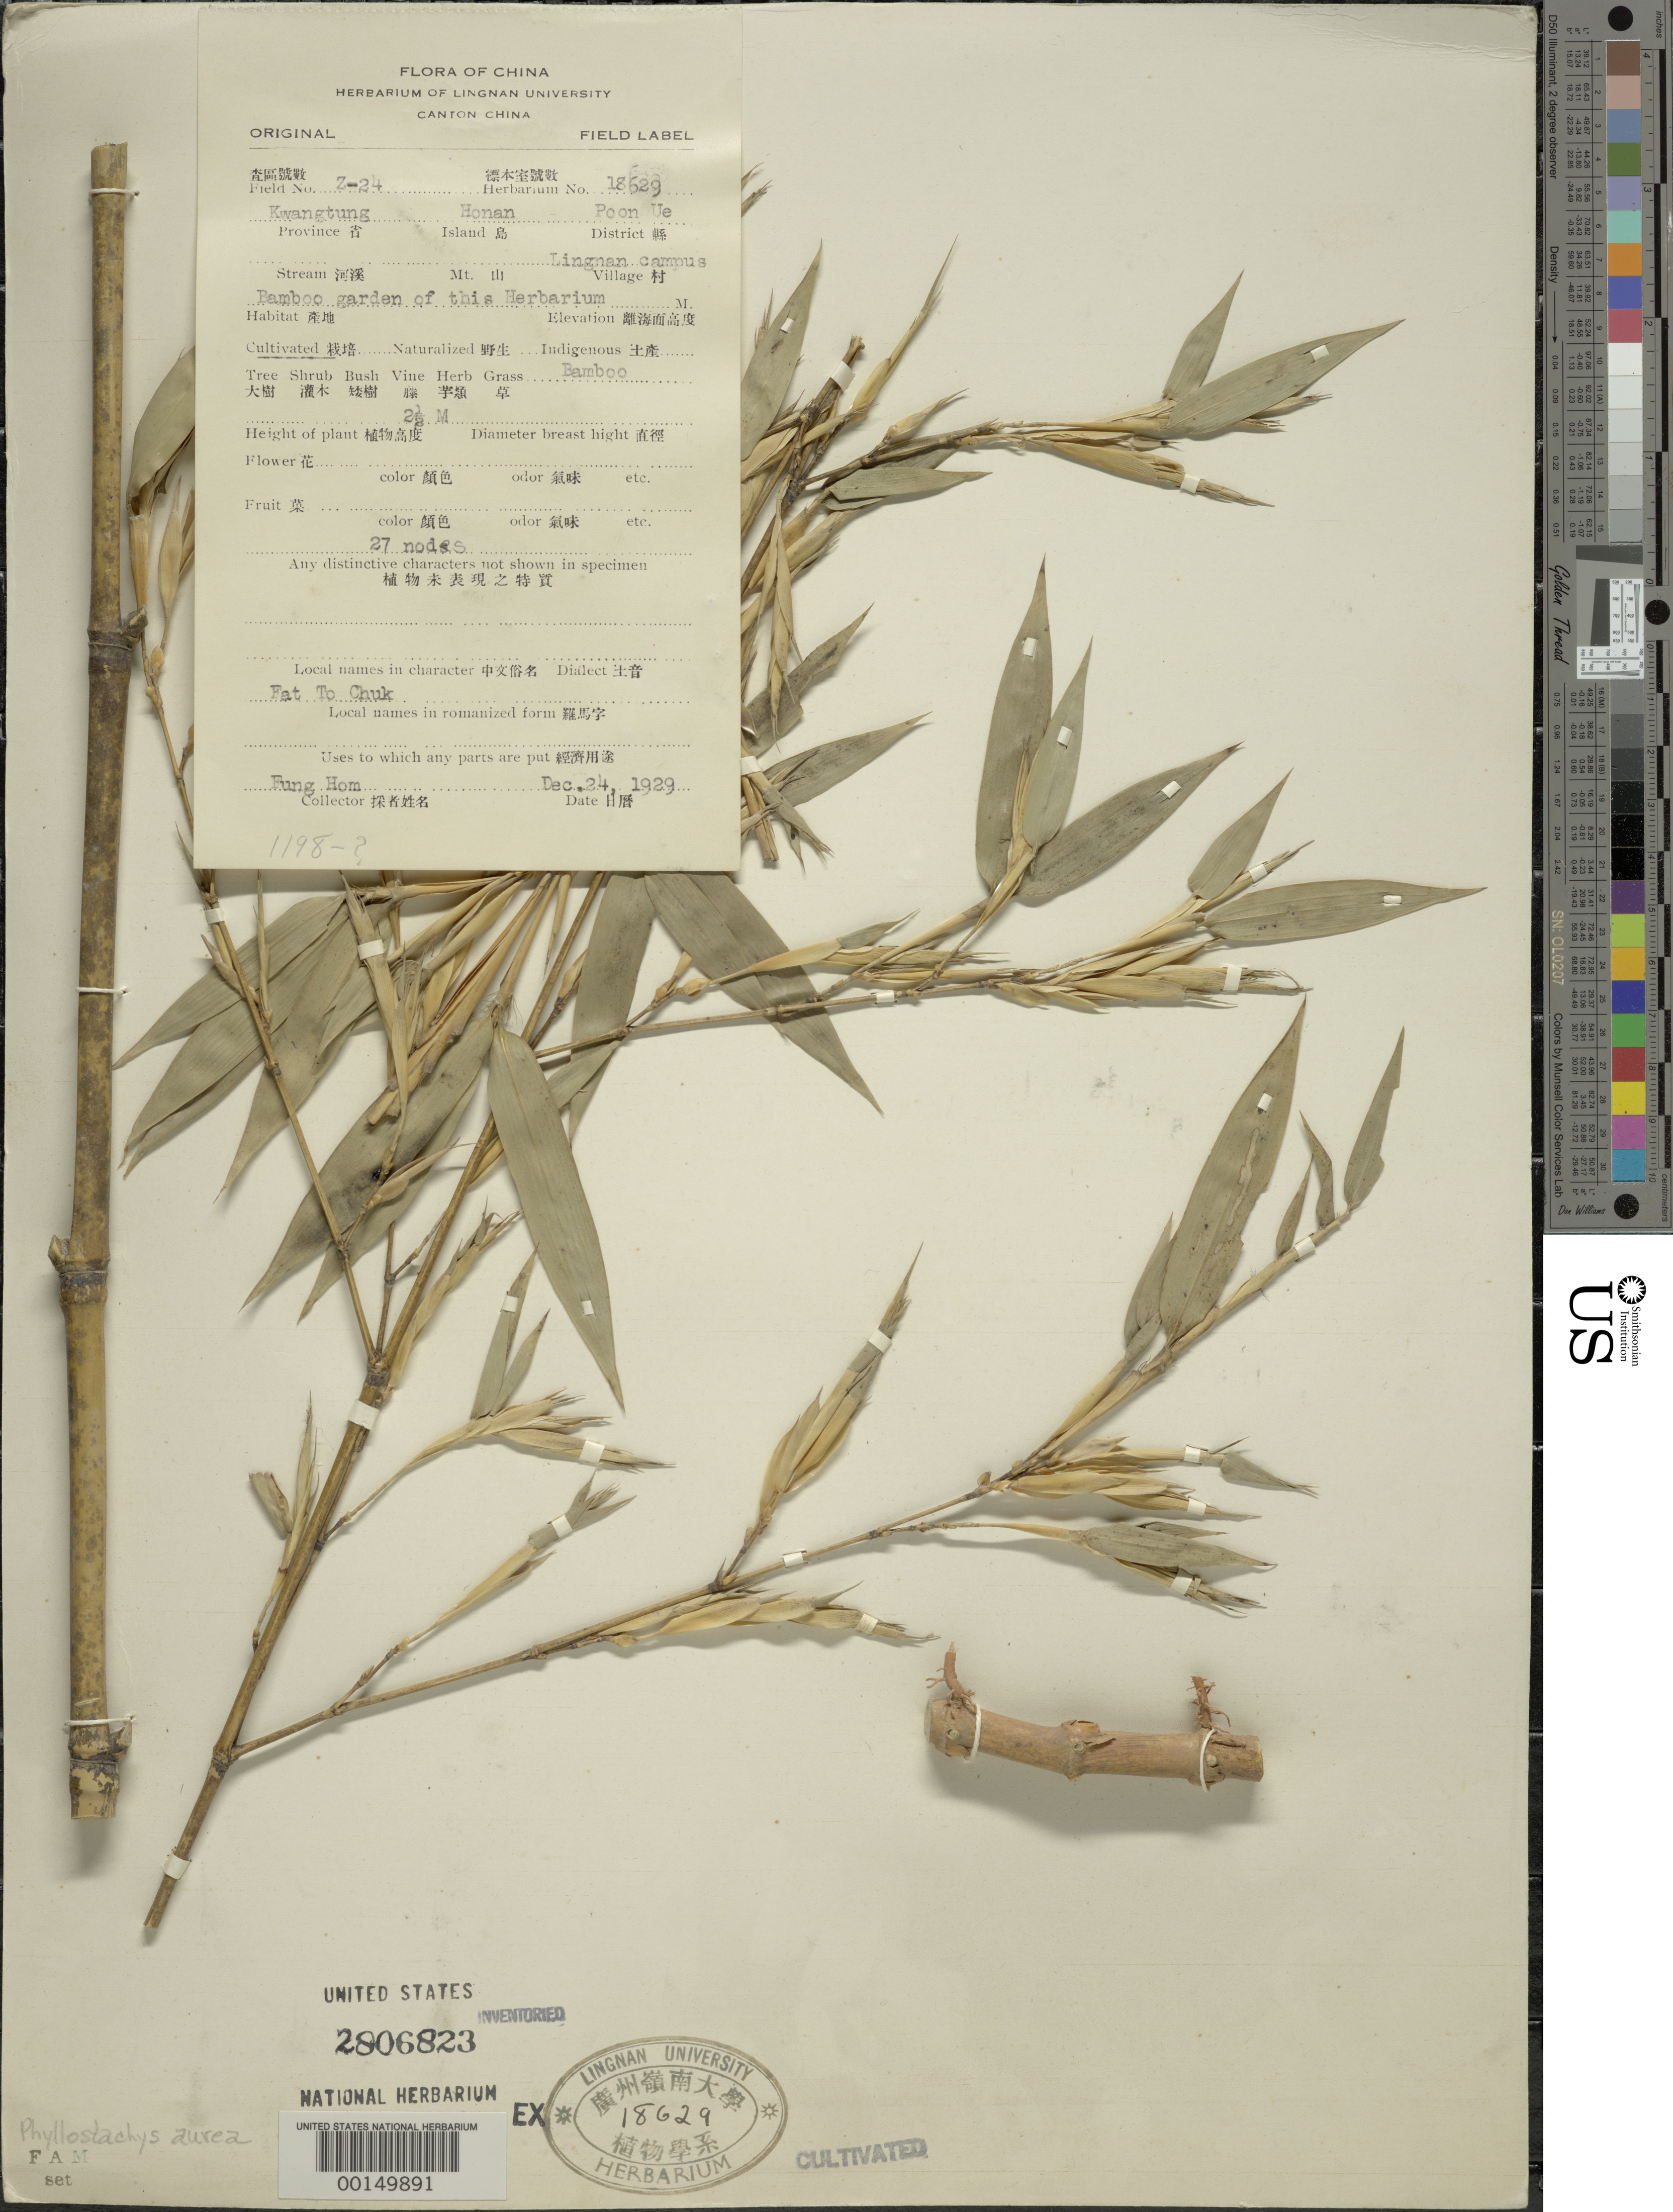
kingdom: Plantae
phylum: Tracheophyta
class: Liliopsida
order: Poales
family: Poaceae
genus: Phyllostachys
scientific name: Phyllostachys aurea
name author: Rivière & C. Rivière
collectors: H. L. Fung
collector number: Z-24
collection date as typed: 24 Dec 1929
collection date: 1929-12-24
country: China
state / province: Guangdong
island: Honam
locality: Honan, poon yu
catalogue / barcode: US 2806823